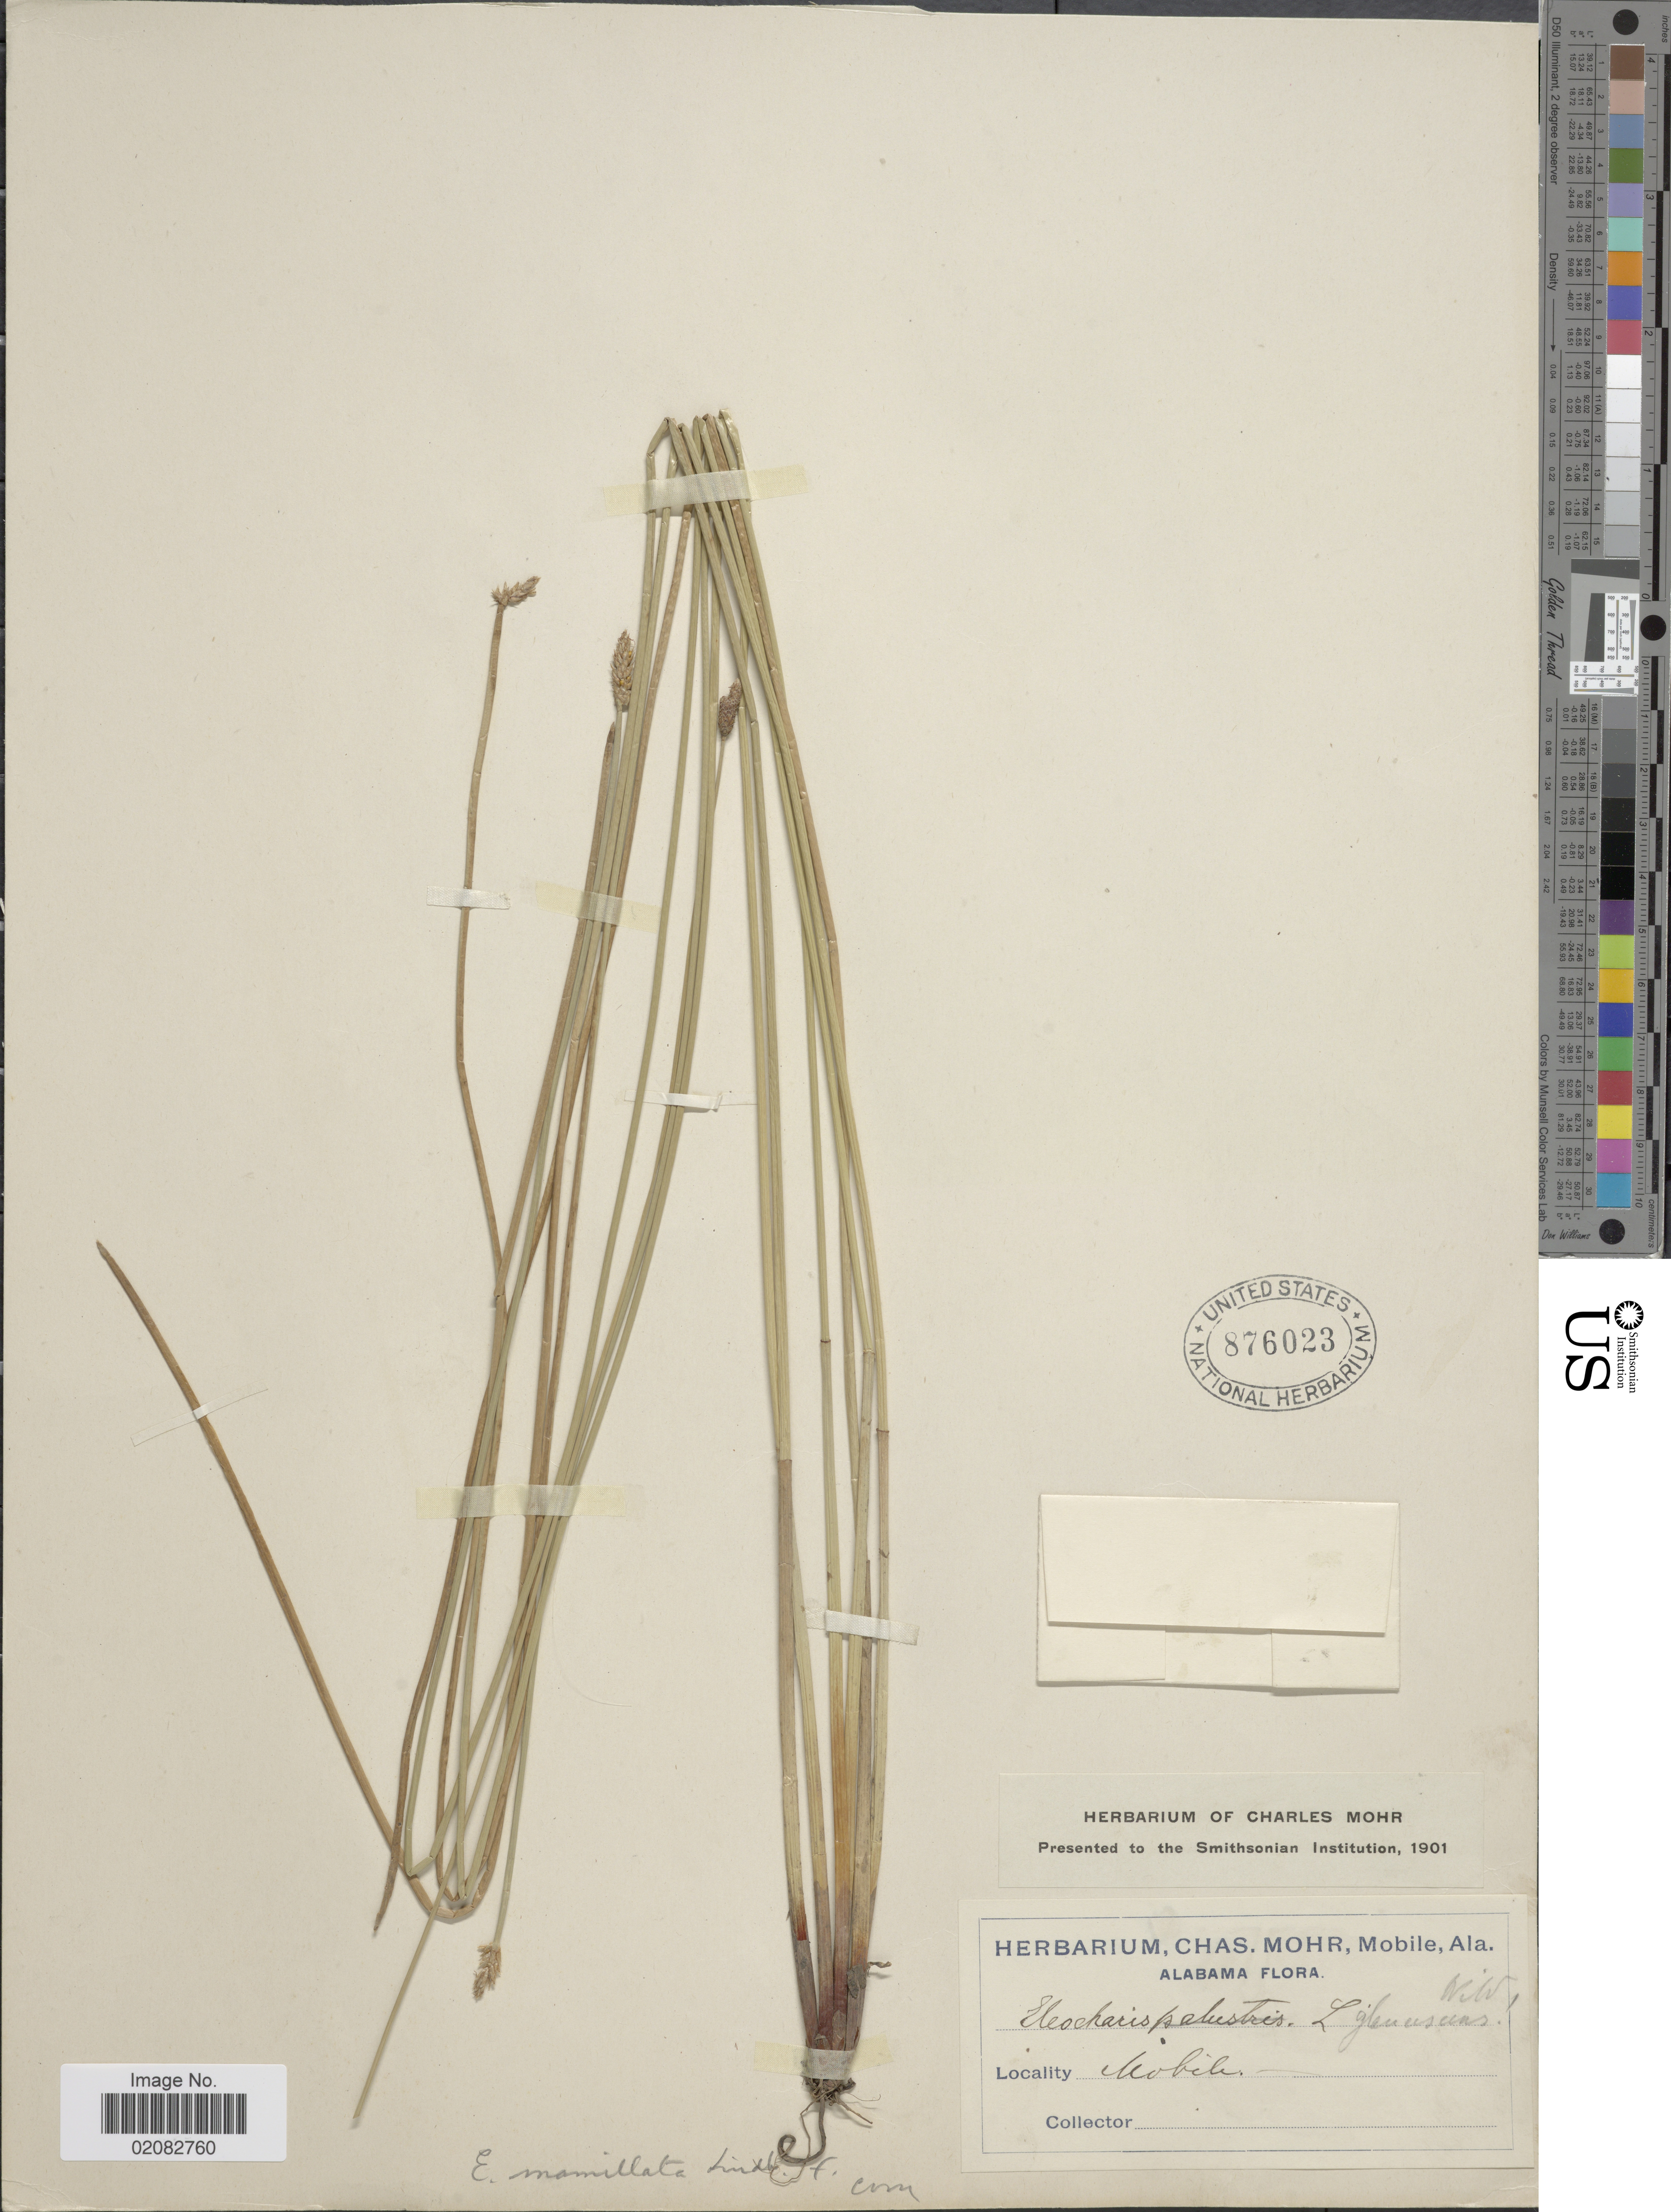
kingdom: Plantae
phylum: Tracheophyta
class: Liliopsida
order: Poales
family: Cyperaceae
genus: Eleocharis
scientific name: Eleocharis macrostachya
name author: Britton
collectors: ex herb. Charles Mohr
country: United States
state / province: Alabama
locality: Mobile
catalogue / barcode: US 876023